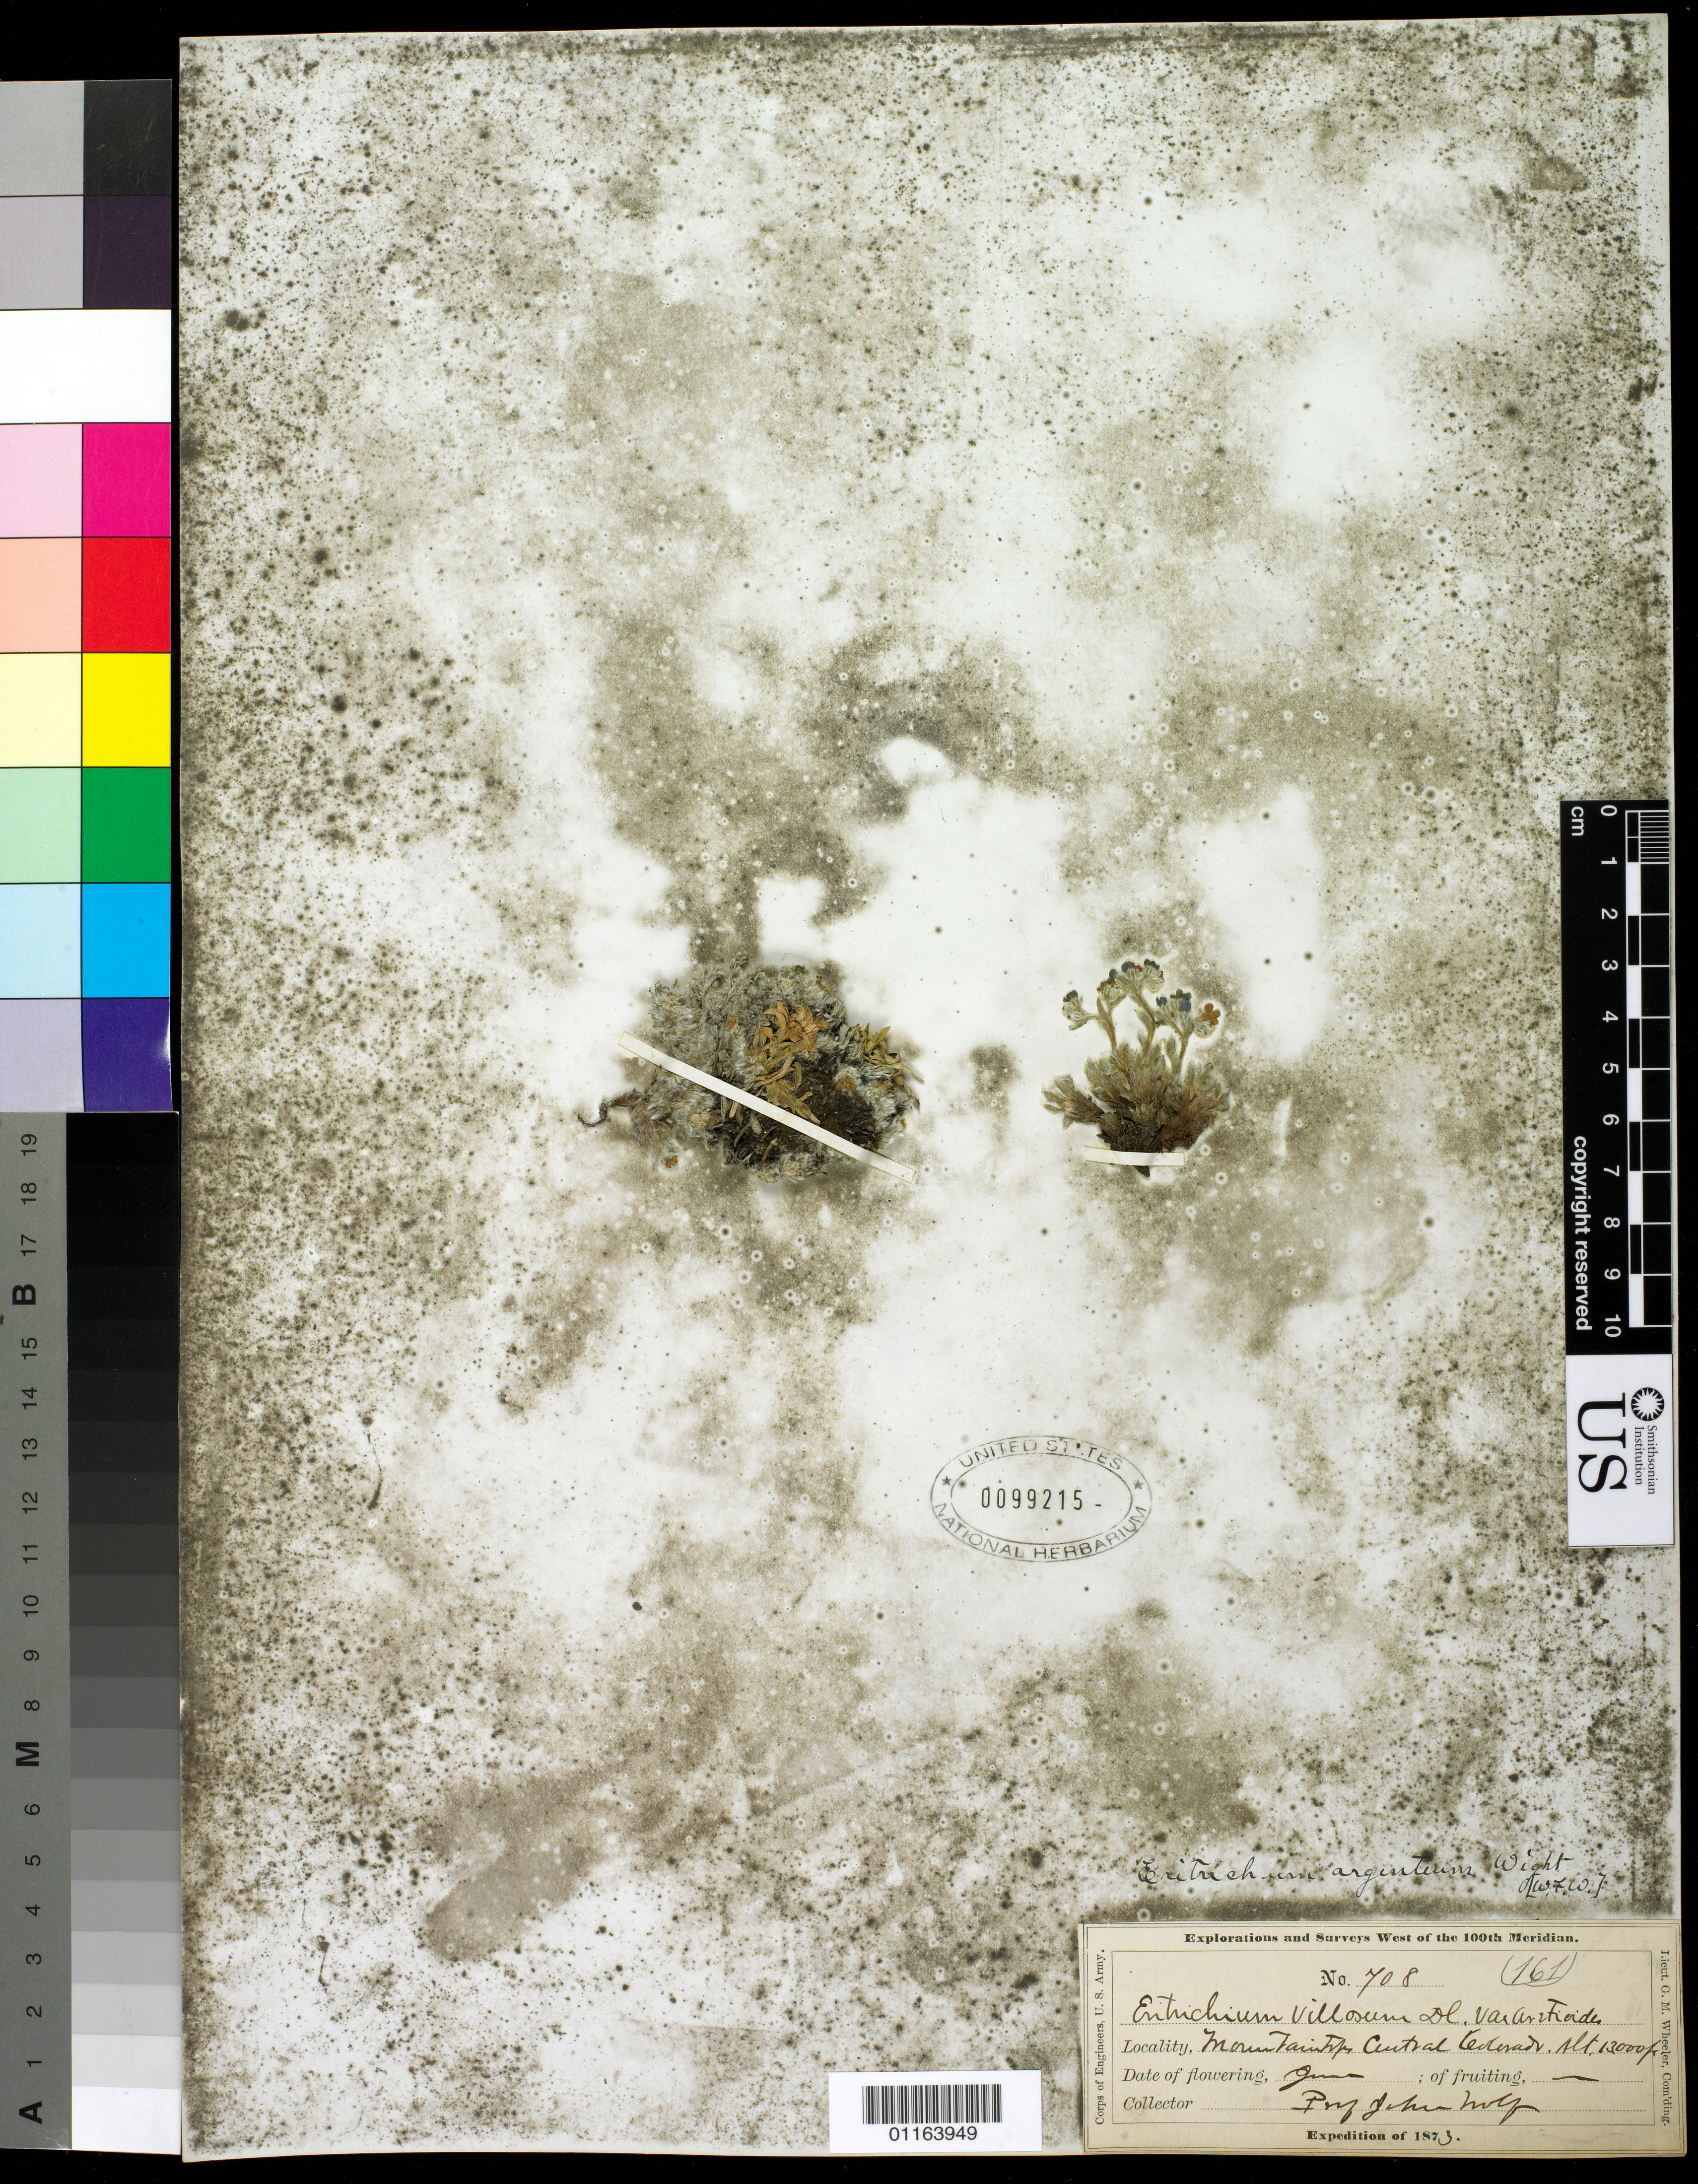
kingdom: Plantae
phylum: Tracheophyta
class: Magnoliopsida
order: Boraginales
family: Boraginaceae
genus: Eritrichium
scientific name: Eritrichium argenteum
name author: W. Wight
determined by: Murray, D. F.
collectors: J. Wolf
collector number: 708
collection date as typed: Jun 1873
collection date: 1873-06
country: United States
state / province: Colorado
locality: Mountains of Central Colorado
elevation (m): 3962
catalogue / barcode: US 99215